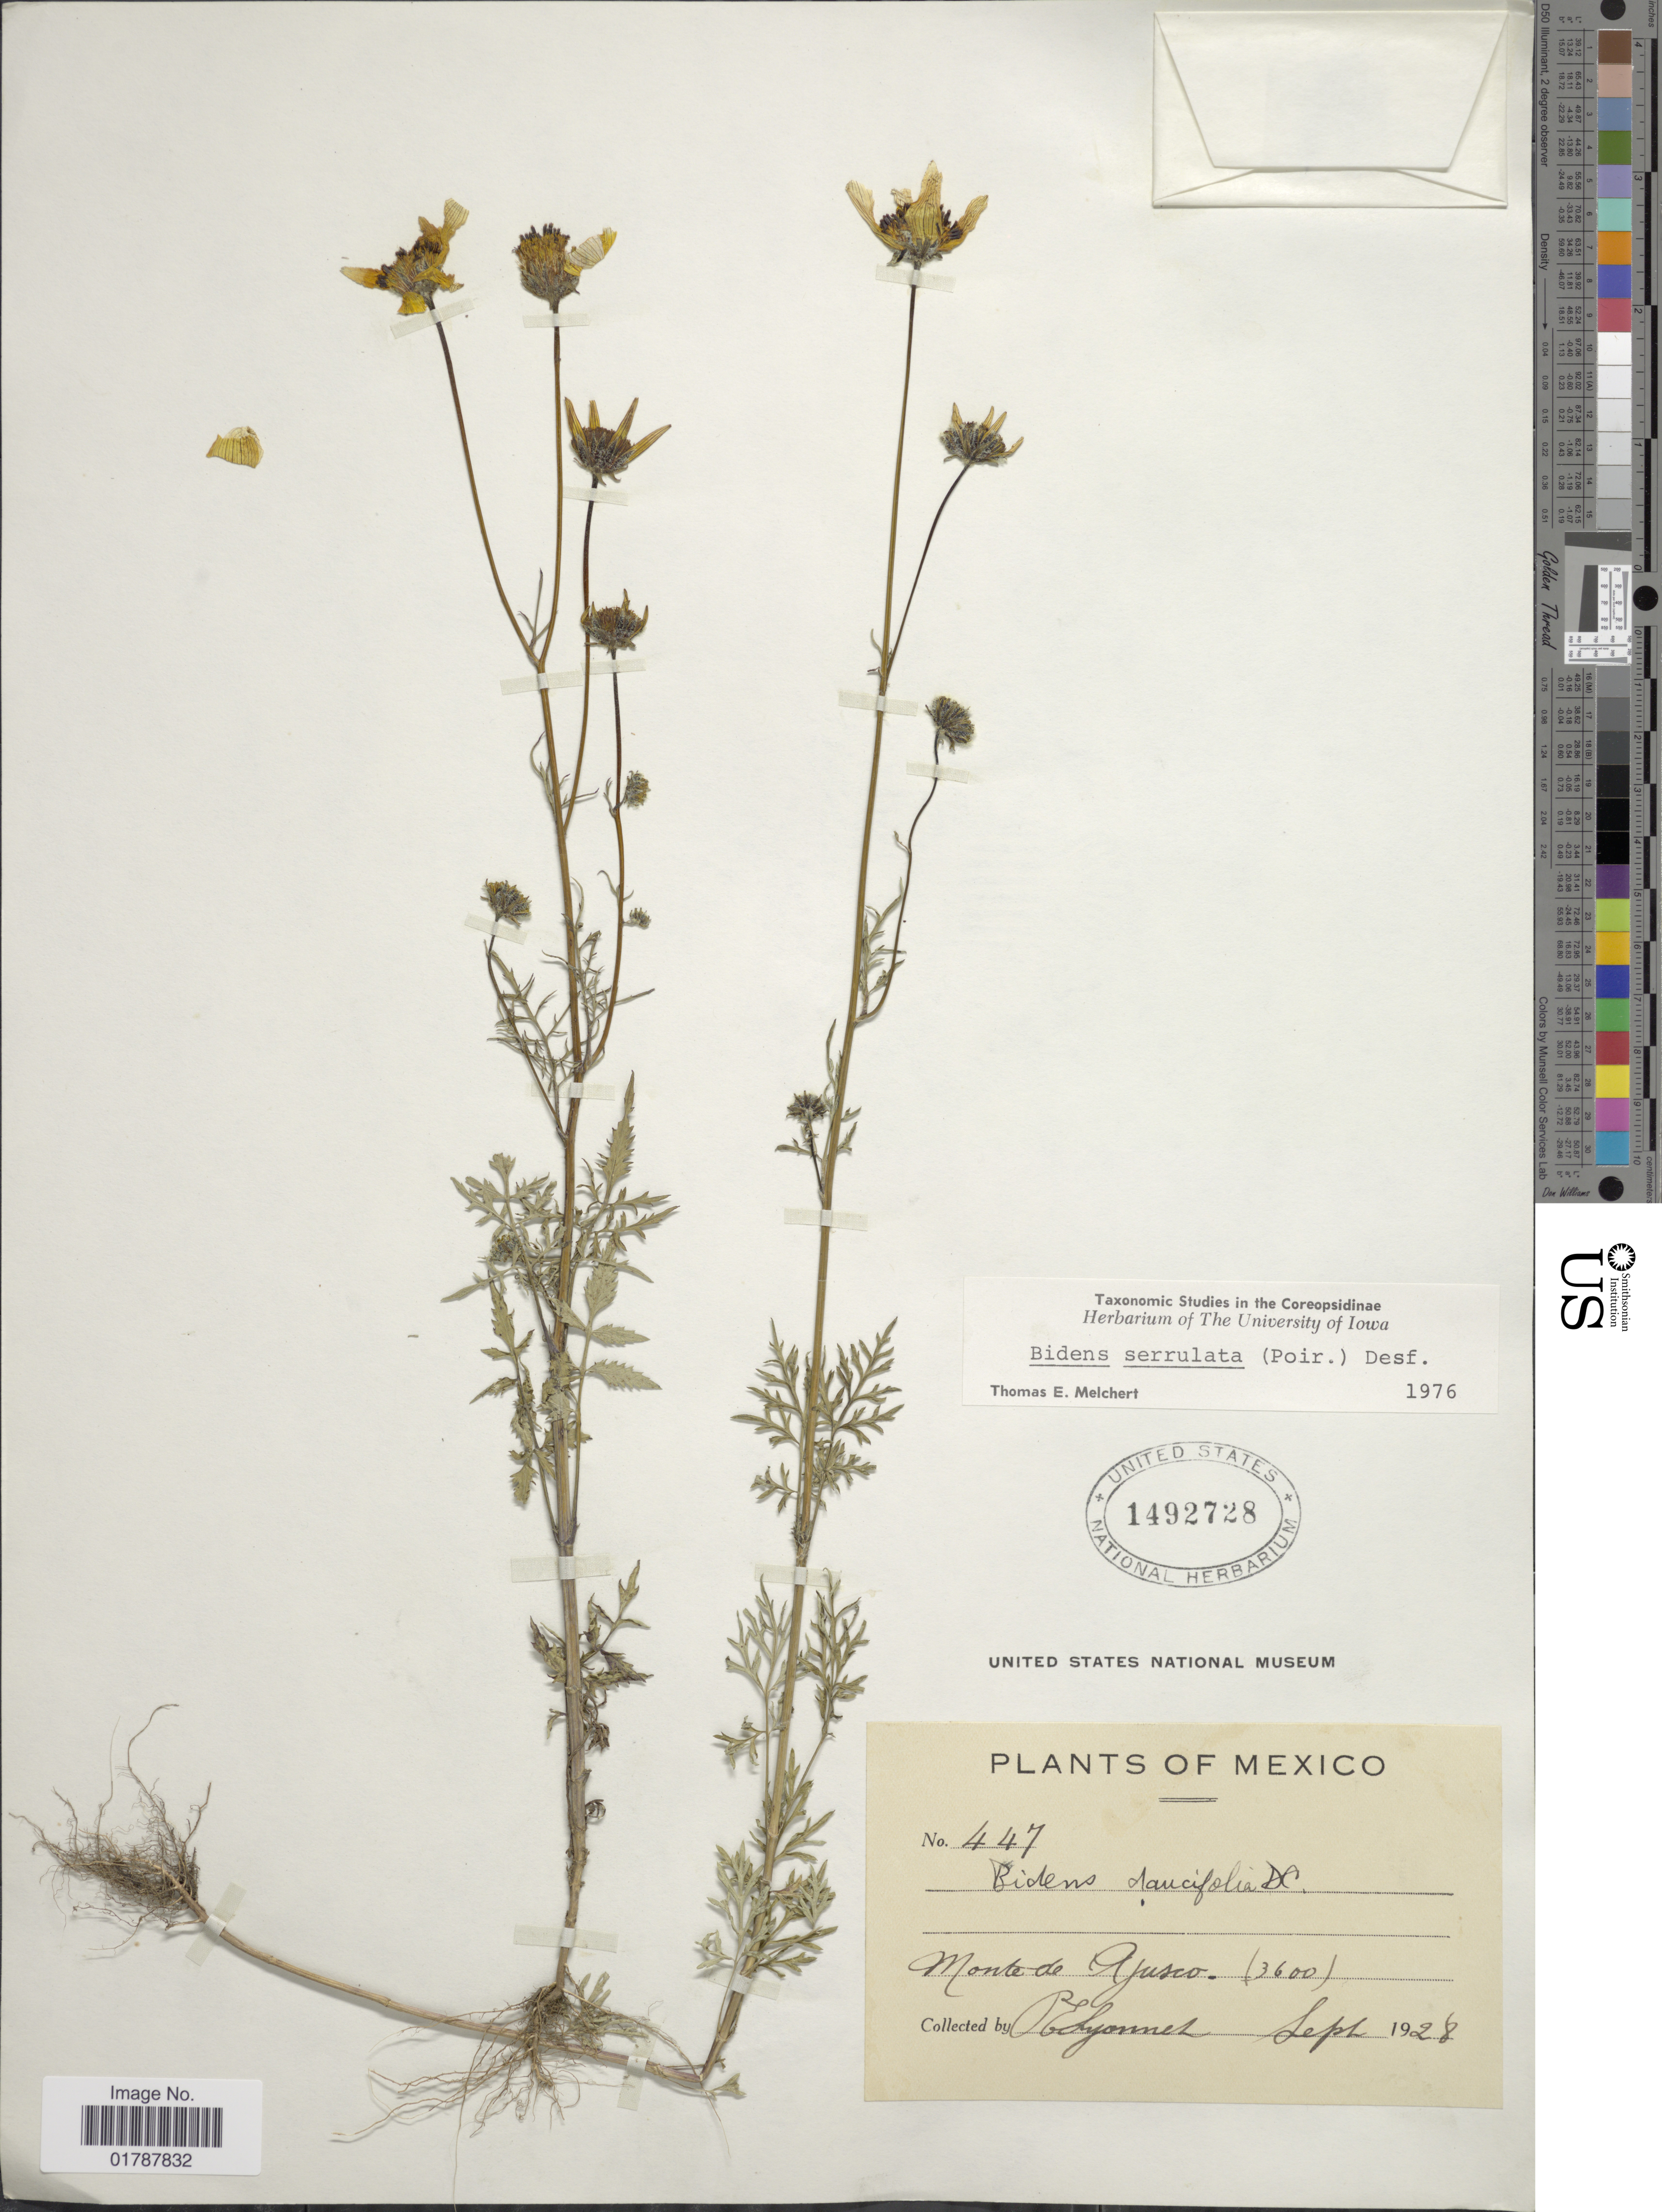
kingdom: Plantae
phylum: Tracheophyta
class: Magnoliopsida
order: Asterales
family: Asteraceae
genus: Bidens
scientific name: Bidens serrulata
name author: (Poir.) Desf.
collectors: E. Lyonnet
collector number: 447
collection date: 1928-09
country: Mexico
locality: Monte de Ajusco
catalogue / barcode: US 1492728